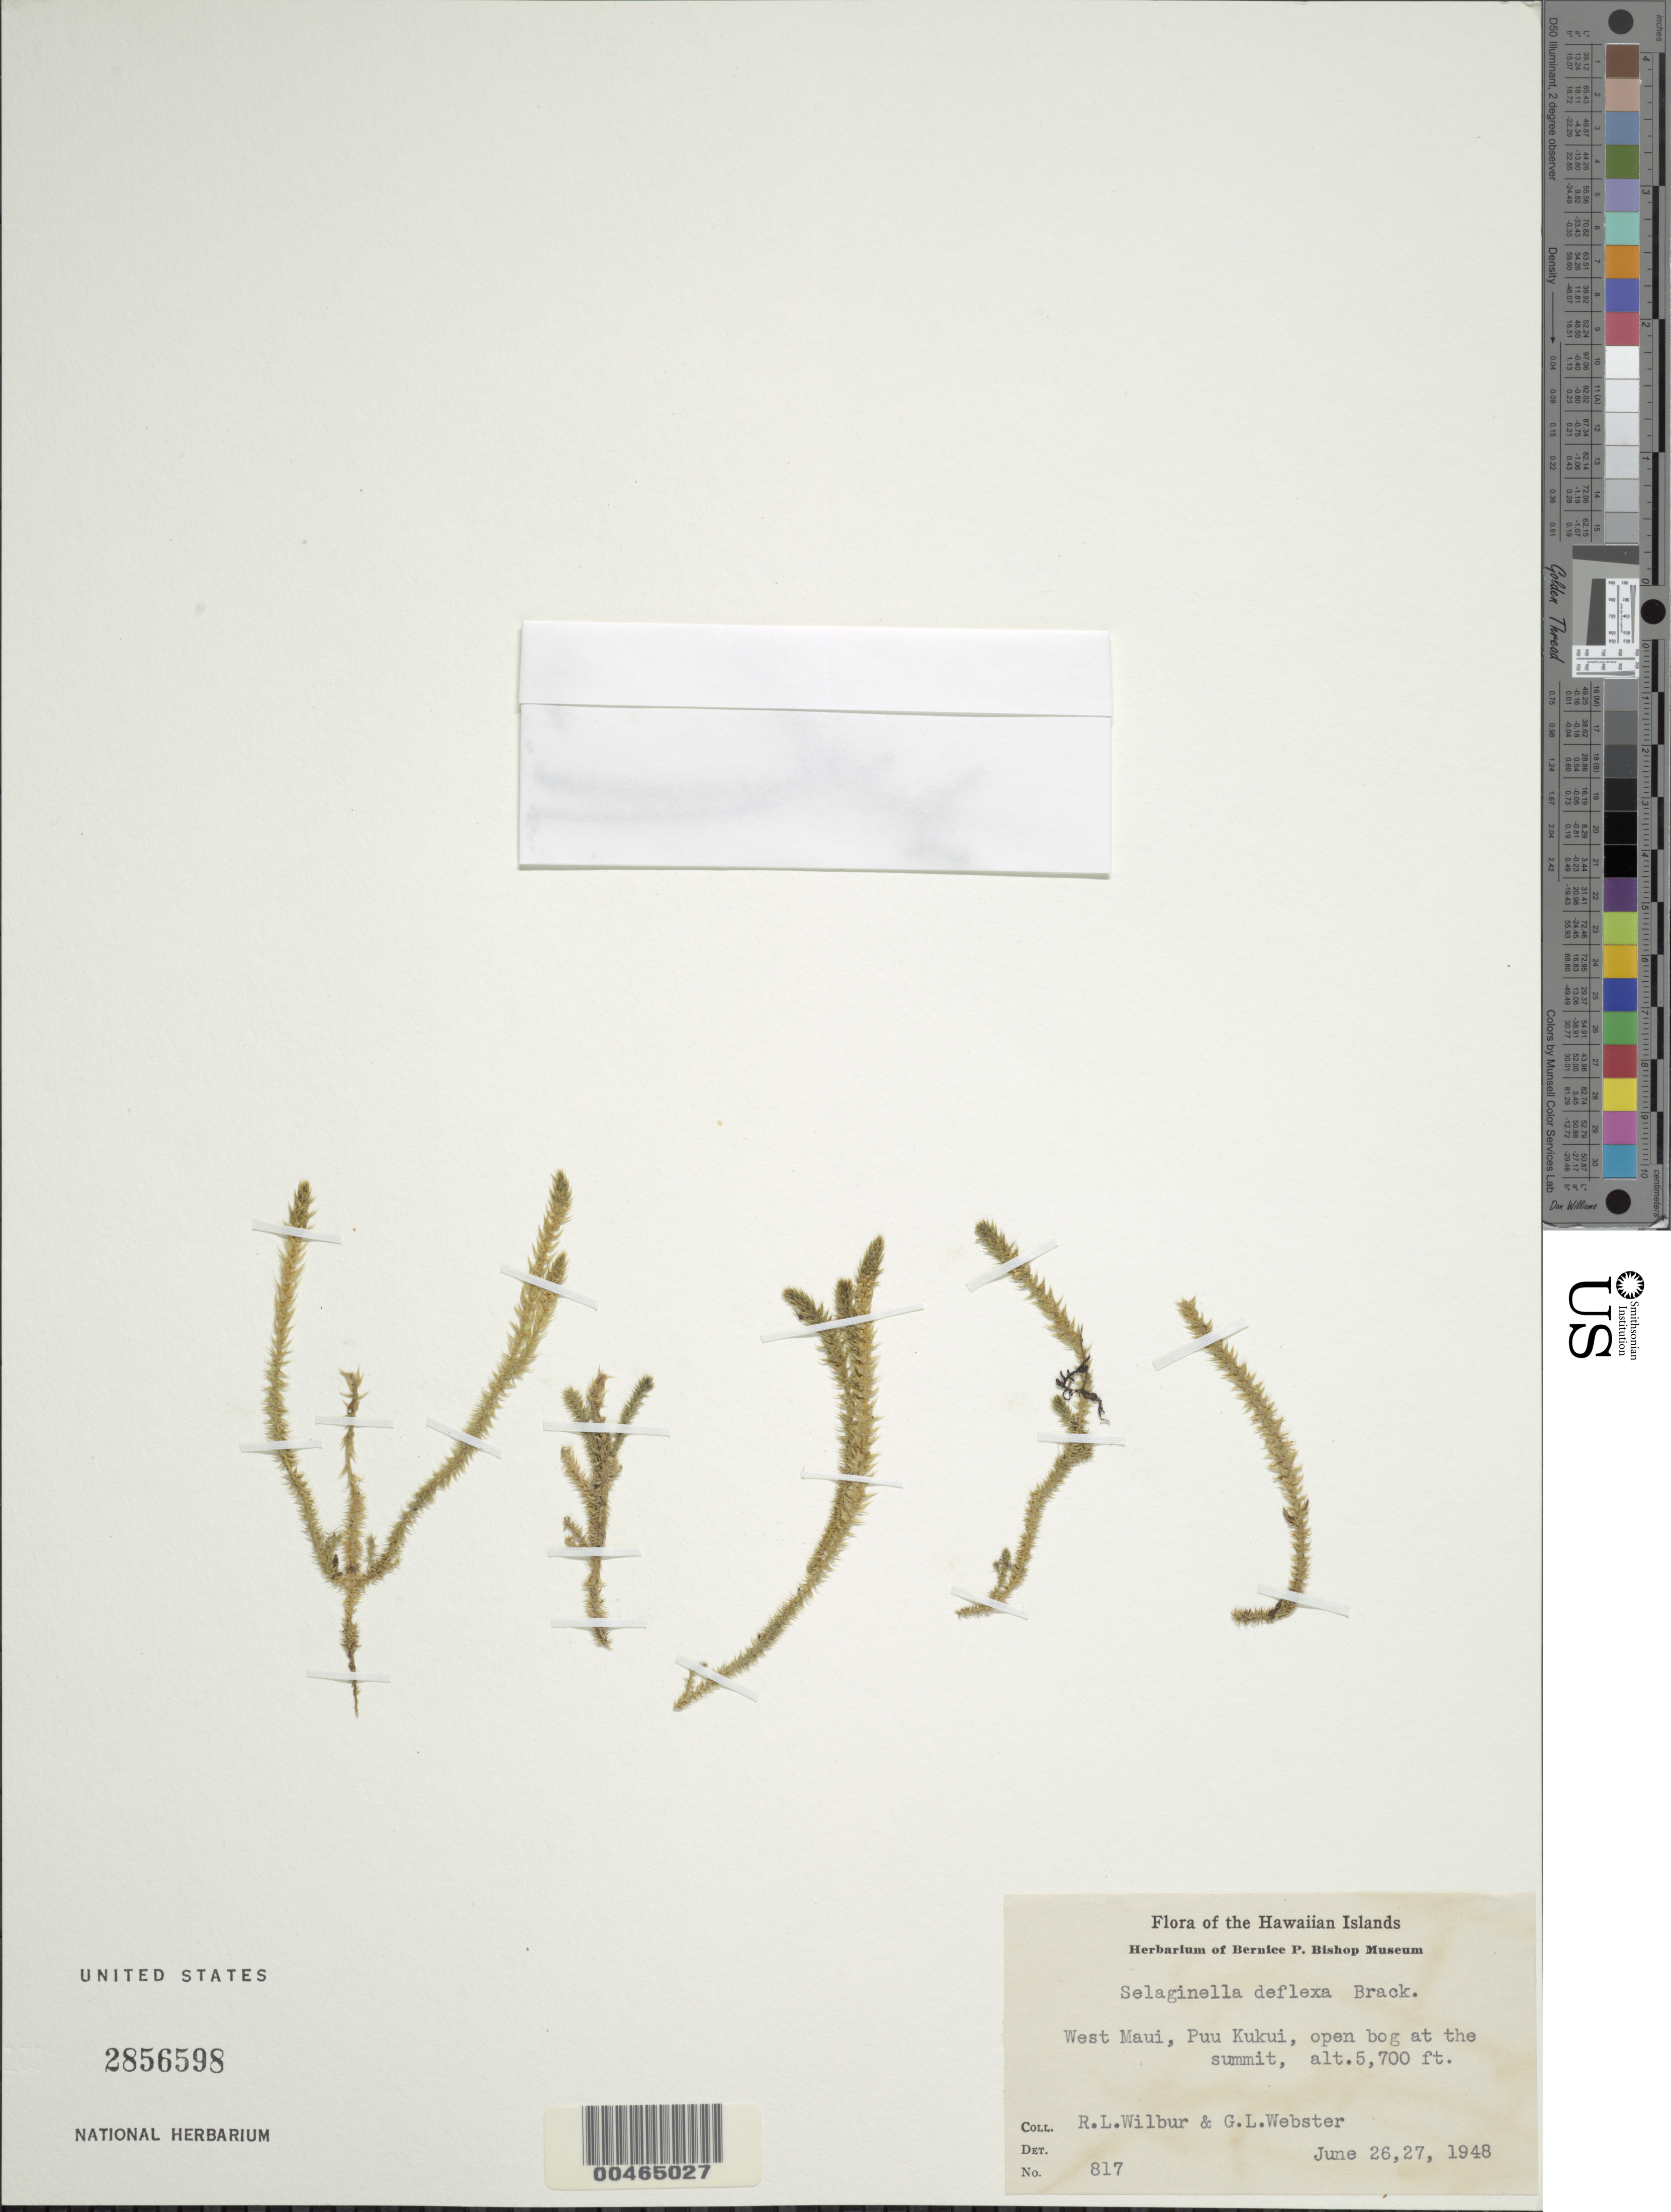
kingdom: Plantae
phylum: Tracheophyta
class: Lycopodiopsida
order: Selaginellales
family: Selaginellaceae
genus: Selaginella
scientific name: Selaginella deflexa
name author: Brack. in Wilkes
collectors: R. L. Wilbur & G. L. Webster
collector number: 817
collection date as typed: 26 Jun 1948 to 27 Jun 1948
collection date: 1948-06-26/1948-06-27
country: United States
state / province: Hawaii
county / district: Maui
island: Maui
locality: W Maui, Puu Kukui, Maui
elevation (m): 1737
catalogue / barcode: US 2856598